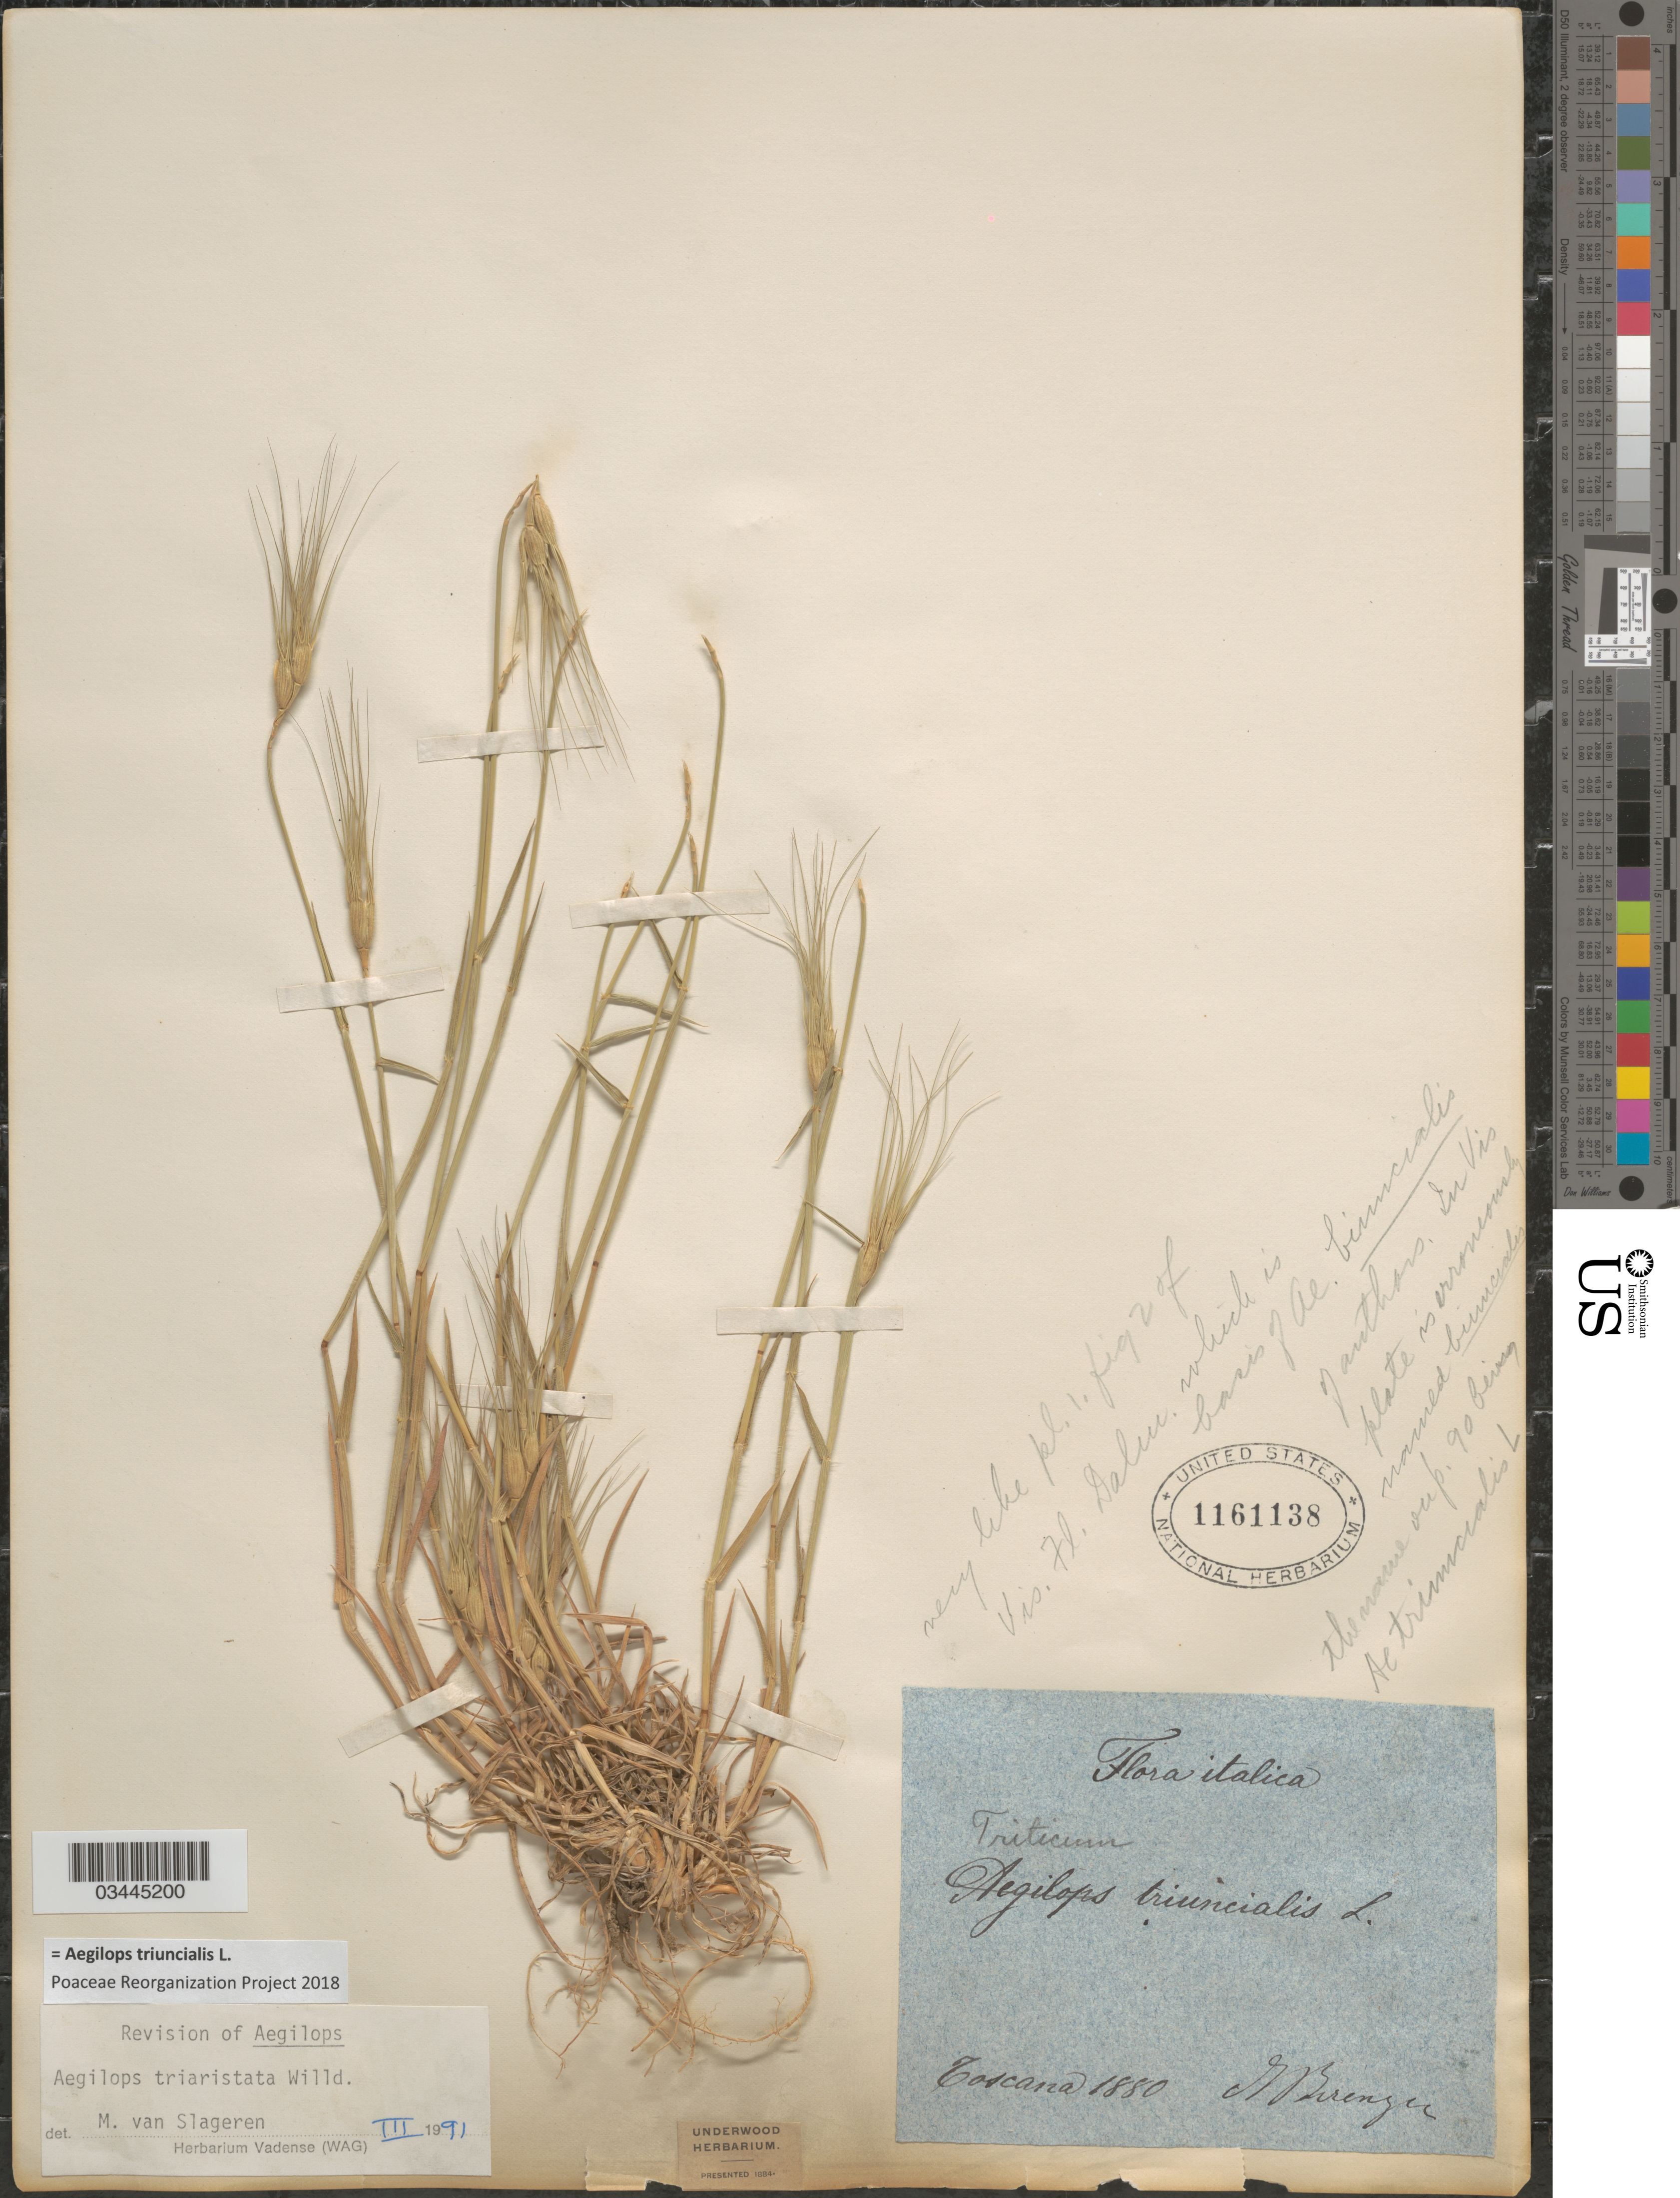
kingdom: Plantae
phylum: Tracheophyta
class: Liliopsida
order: Poales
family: Poaceae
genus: Aegilops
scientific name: Aegilops triuncialis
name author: L.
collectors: M. Berenger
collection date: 1880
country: Italy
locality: Toscana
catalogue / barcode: US 1161138